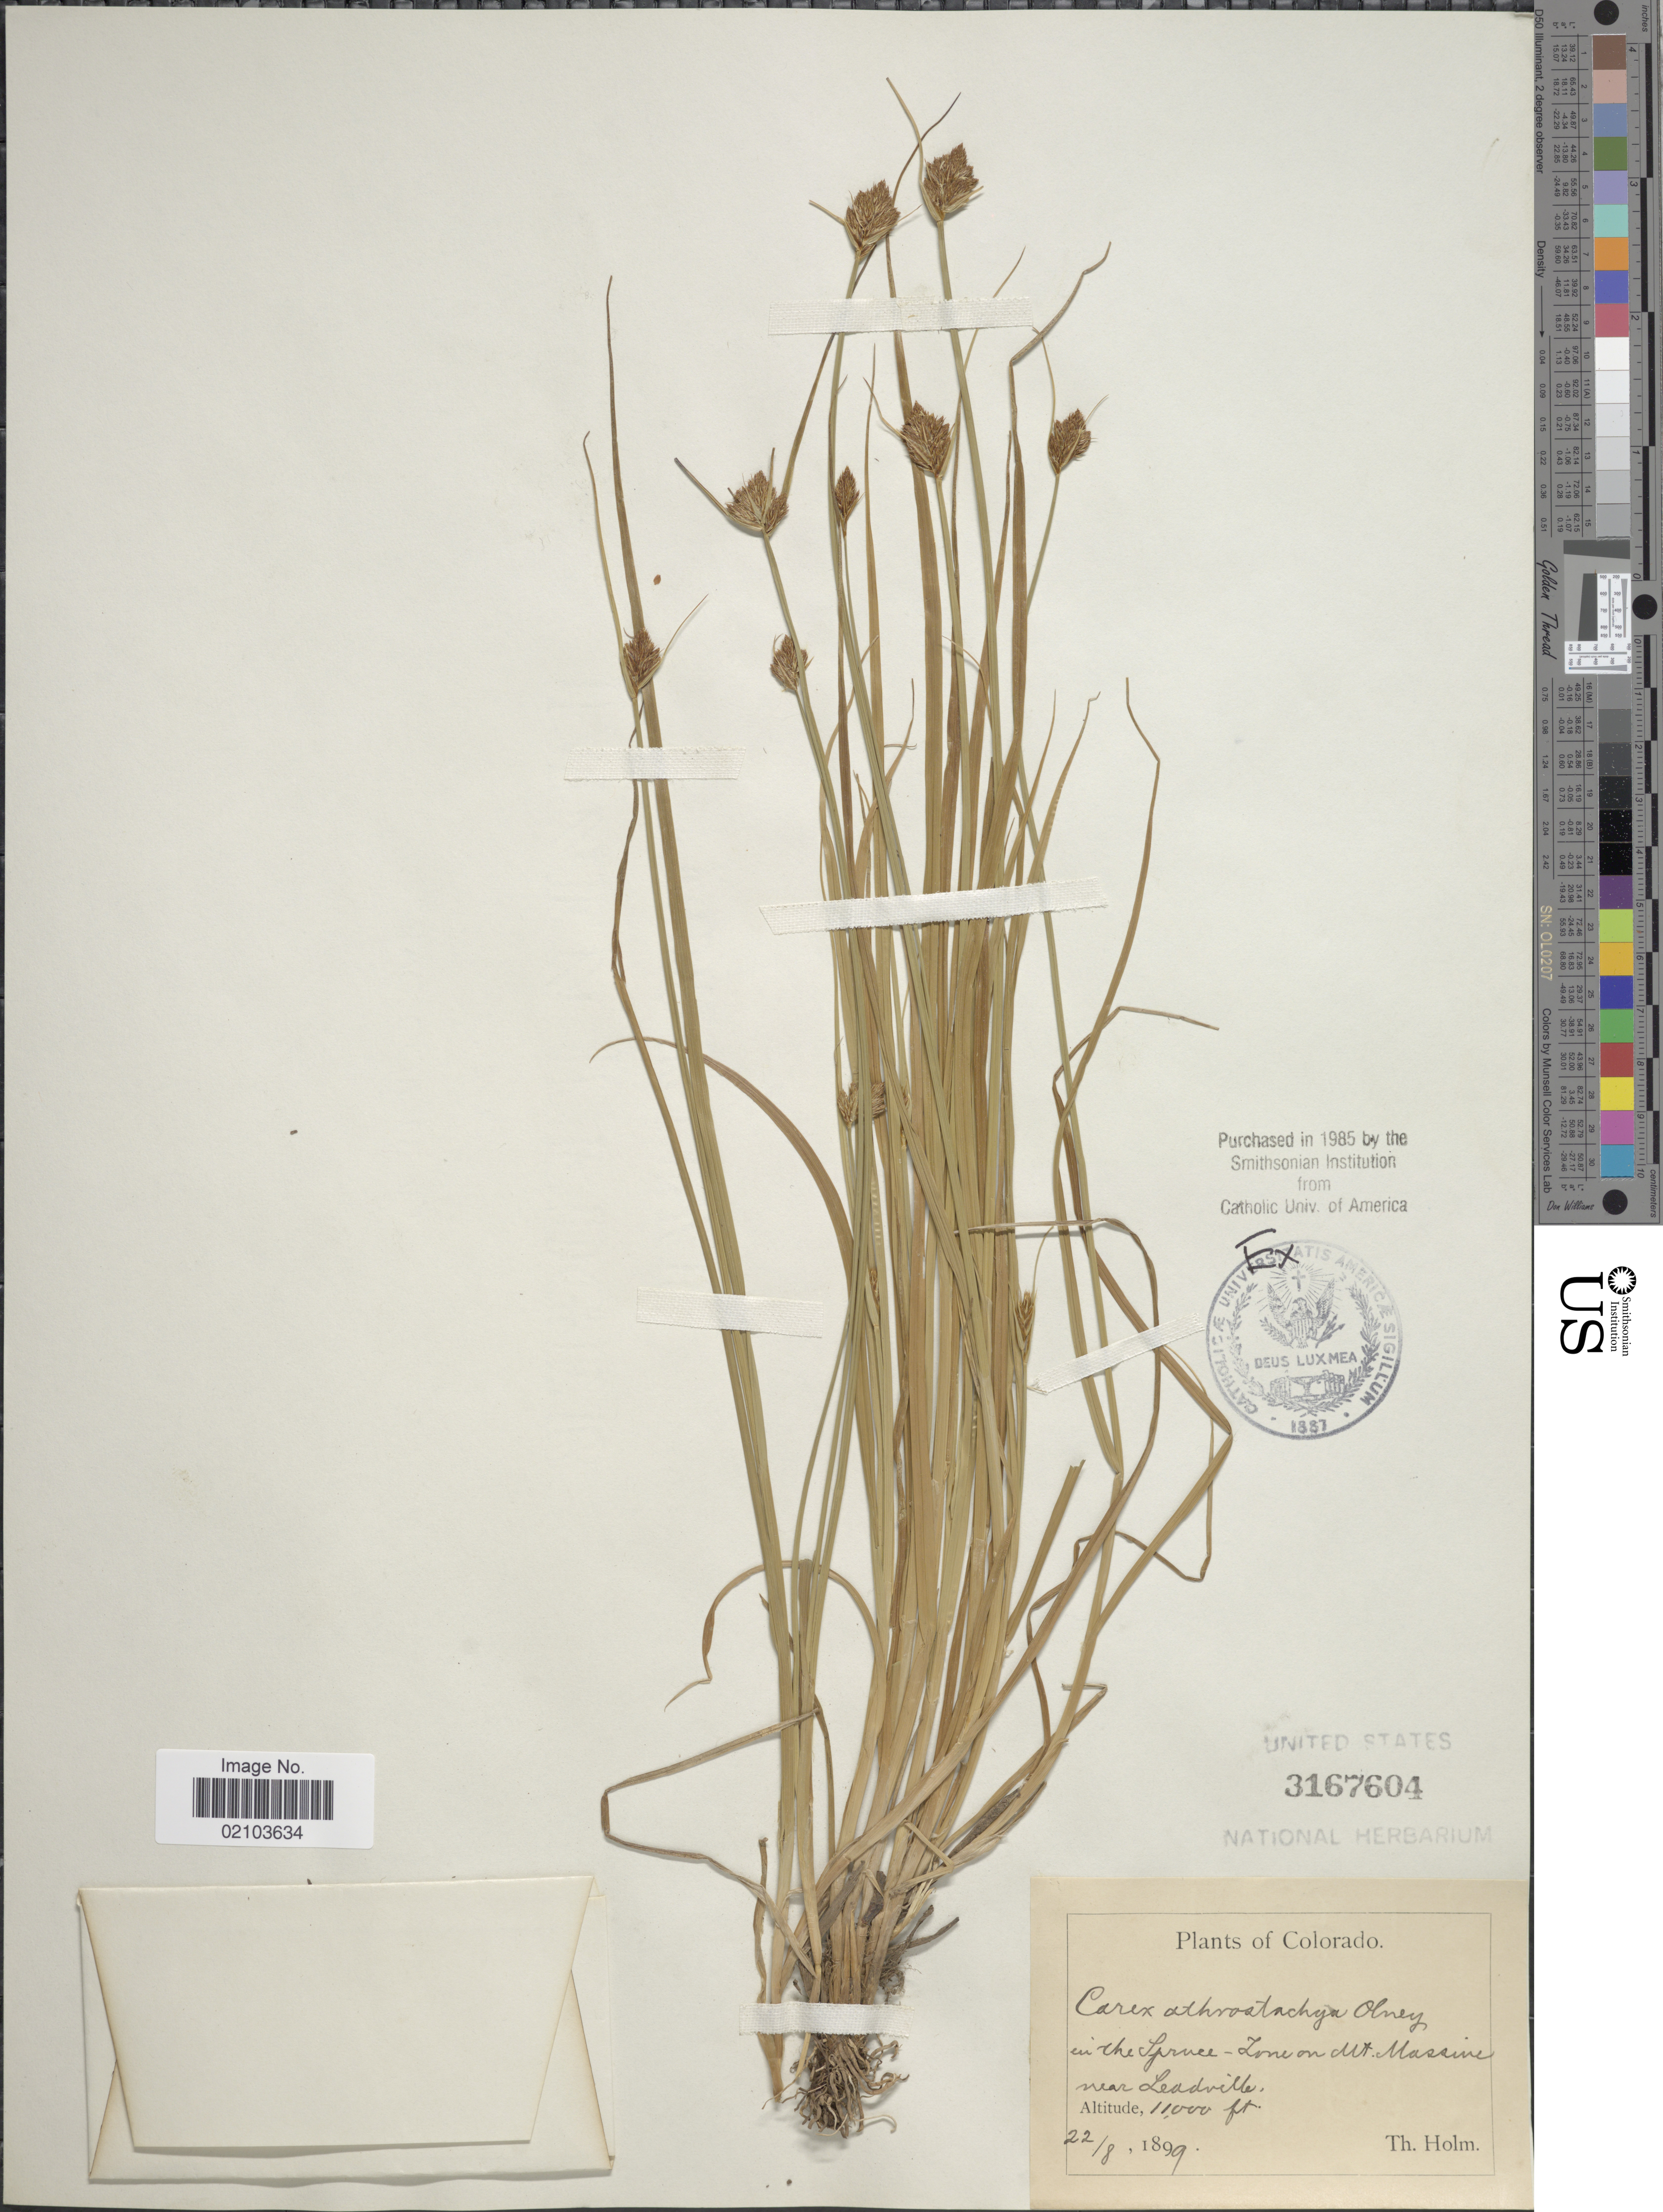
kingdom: Plantae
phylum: Tracheophyta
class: Liliopsida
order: Poales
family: Cyperaceae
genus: Carex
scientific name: Carex athrostachya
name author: Olney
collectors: T. Holm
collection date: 1899-08-22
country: United States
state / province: Colorado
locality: Zone on Mt. Massine near Leadville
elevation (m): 3353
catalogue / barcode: US 3167604